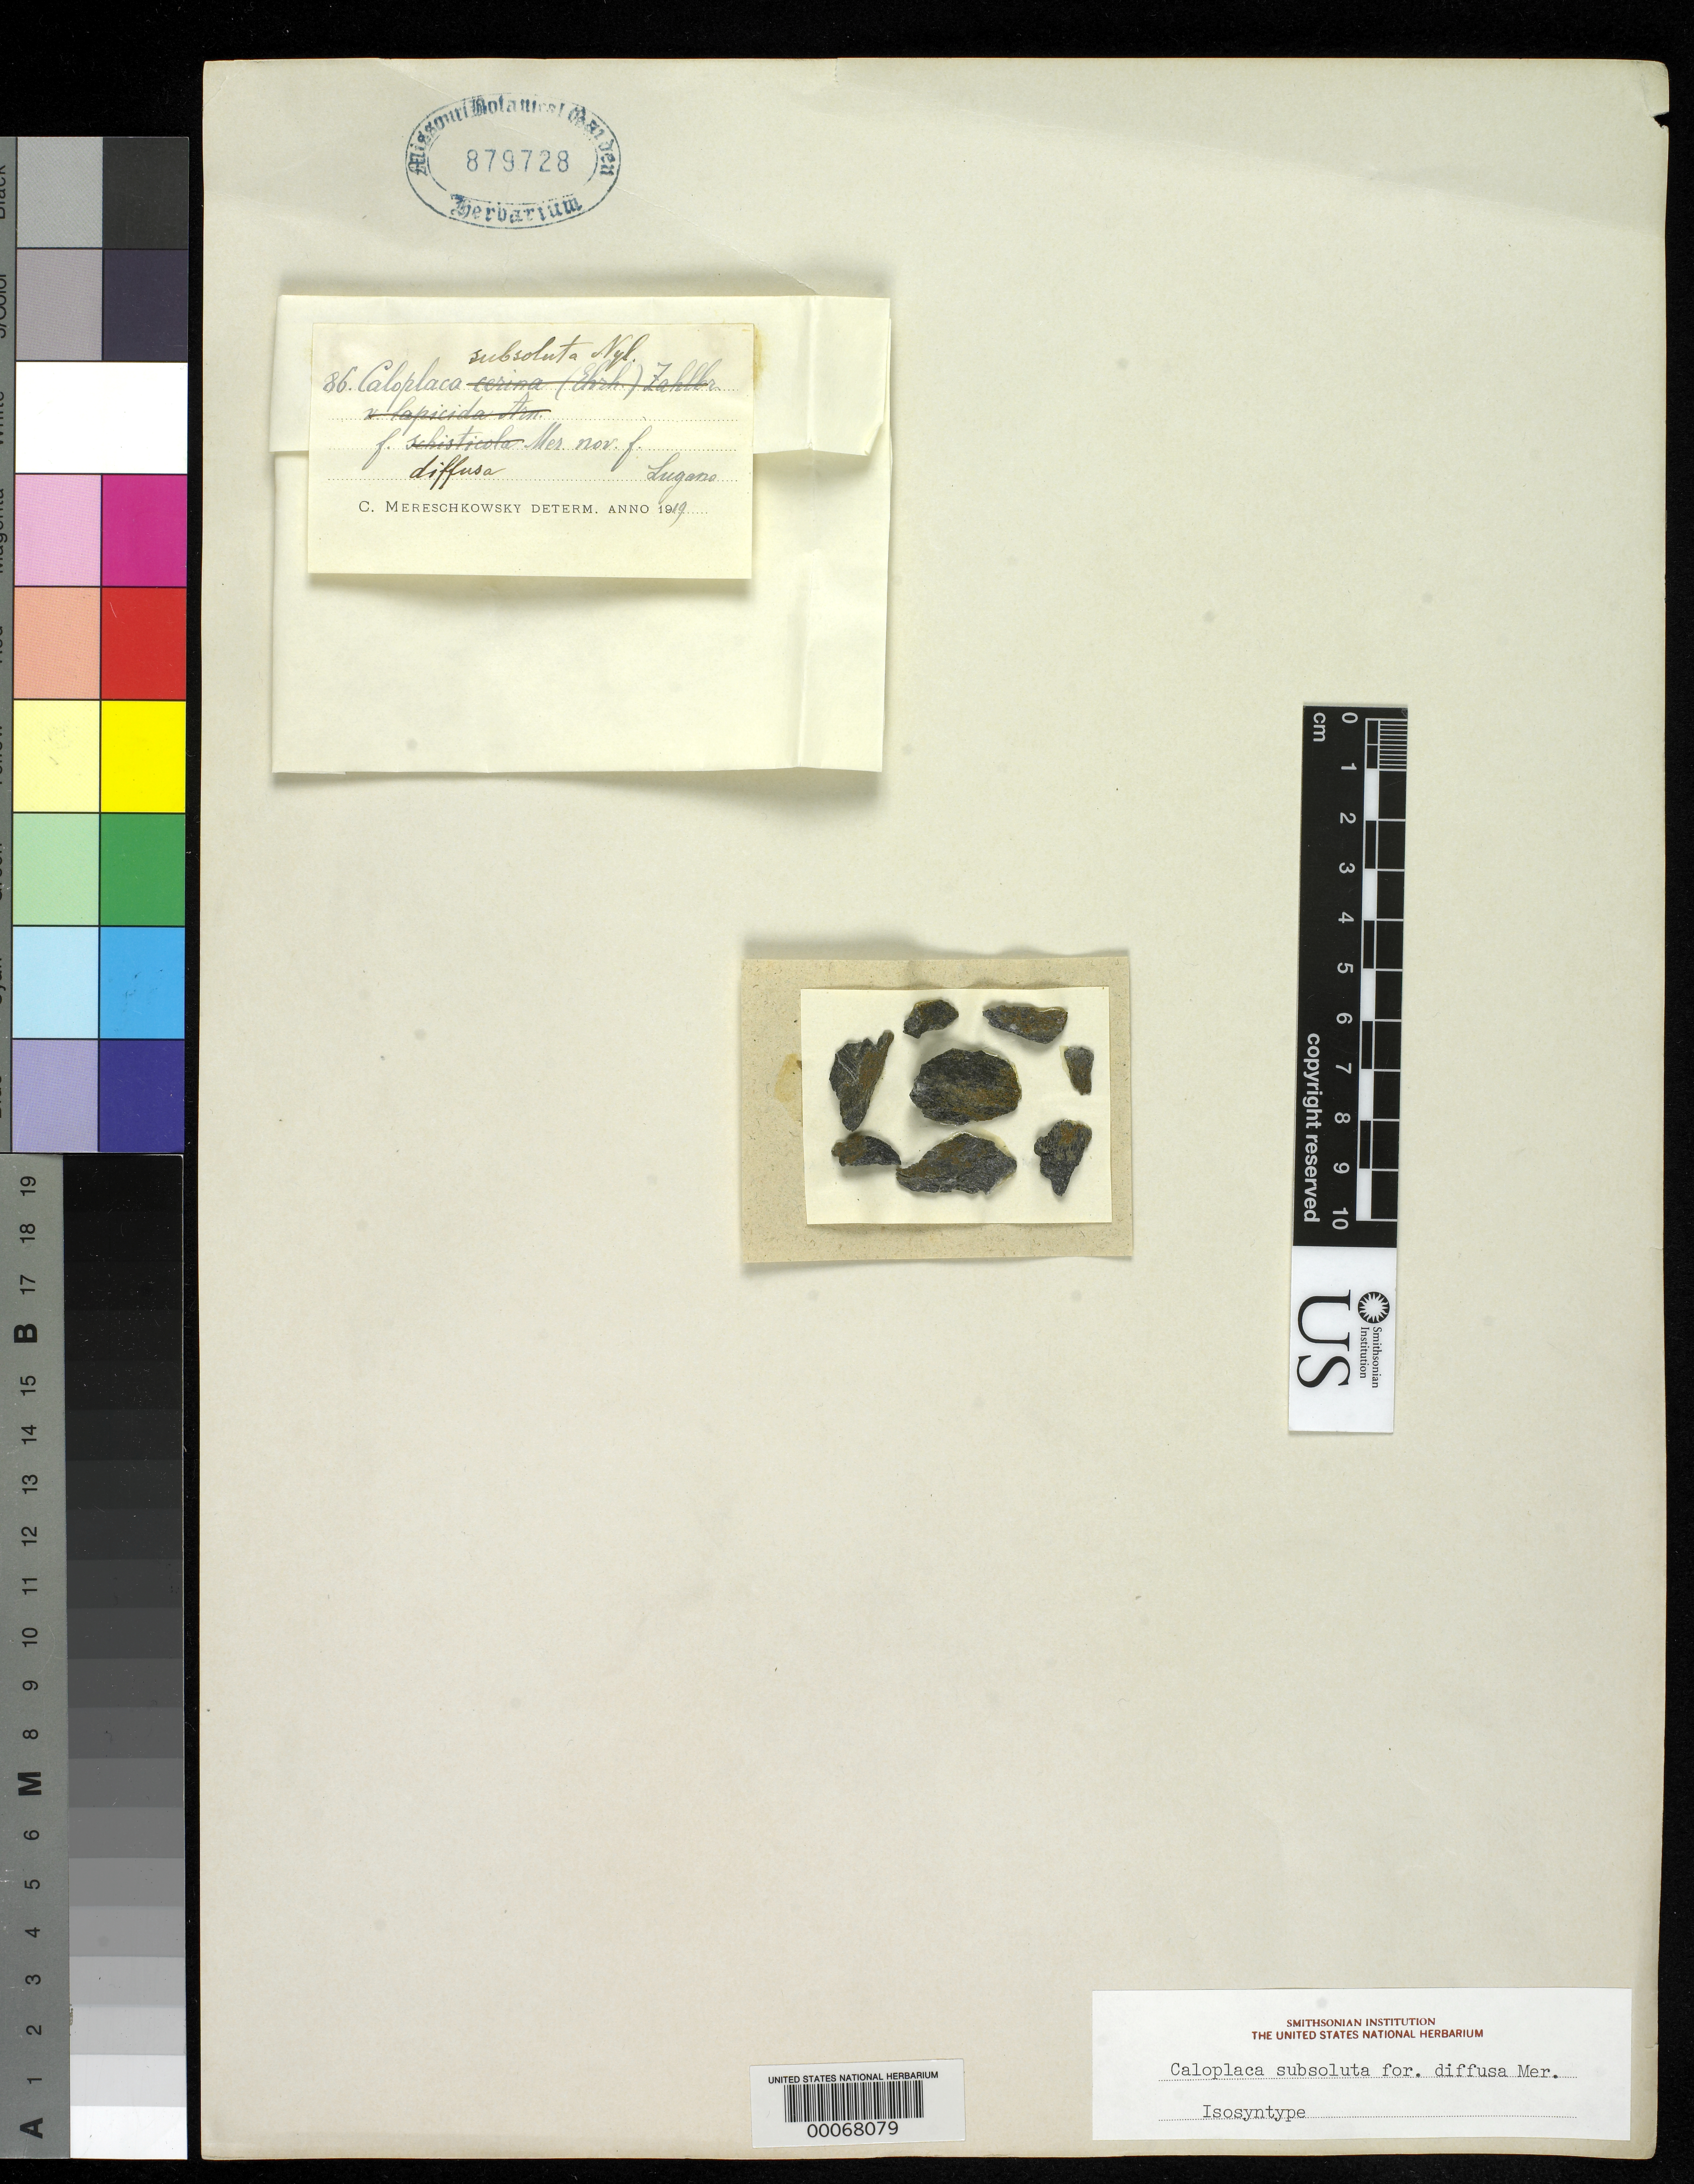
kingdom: Fungi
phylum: Ascomycota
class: Lecanoromycetes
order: Teloschistales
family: Teloschistaceae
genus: Caloplaca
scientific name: Caloplaca subsoluta f. diffusa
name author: Mereschk.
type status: Isosyntype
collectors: K. S. Mereschkovsky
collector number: Lich. Ticinenses 86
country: Switzerland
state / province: Ticino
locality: Lugano-Pregassona.